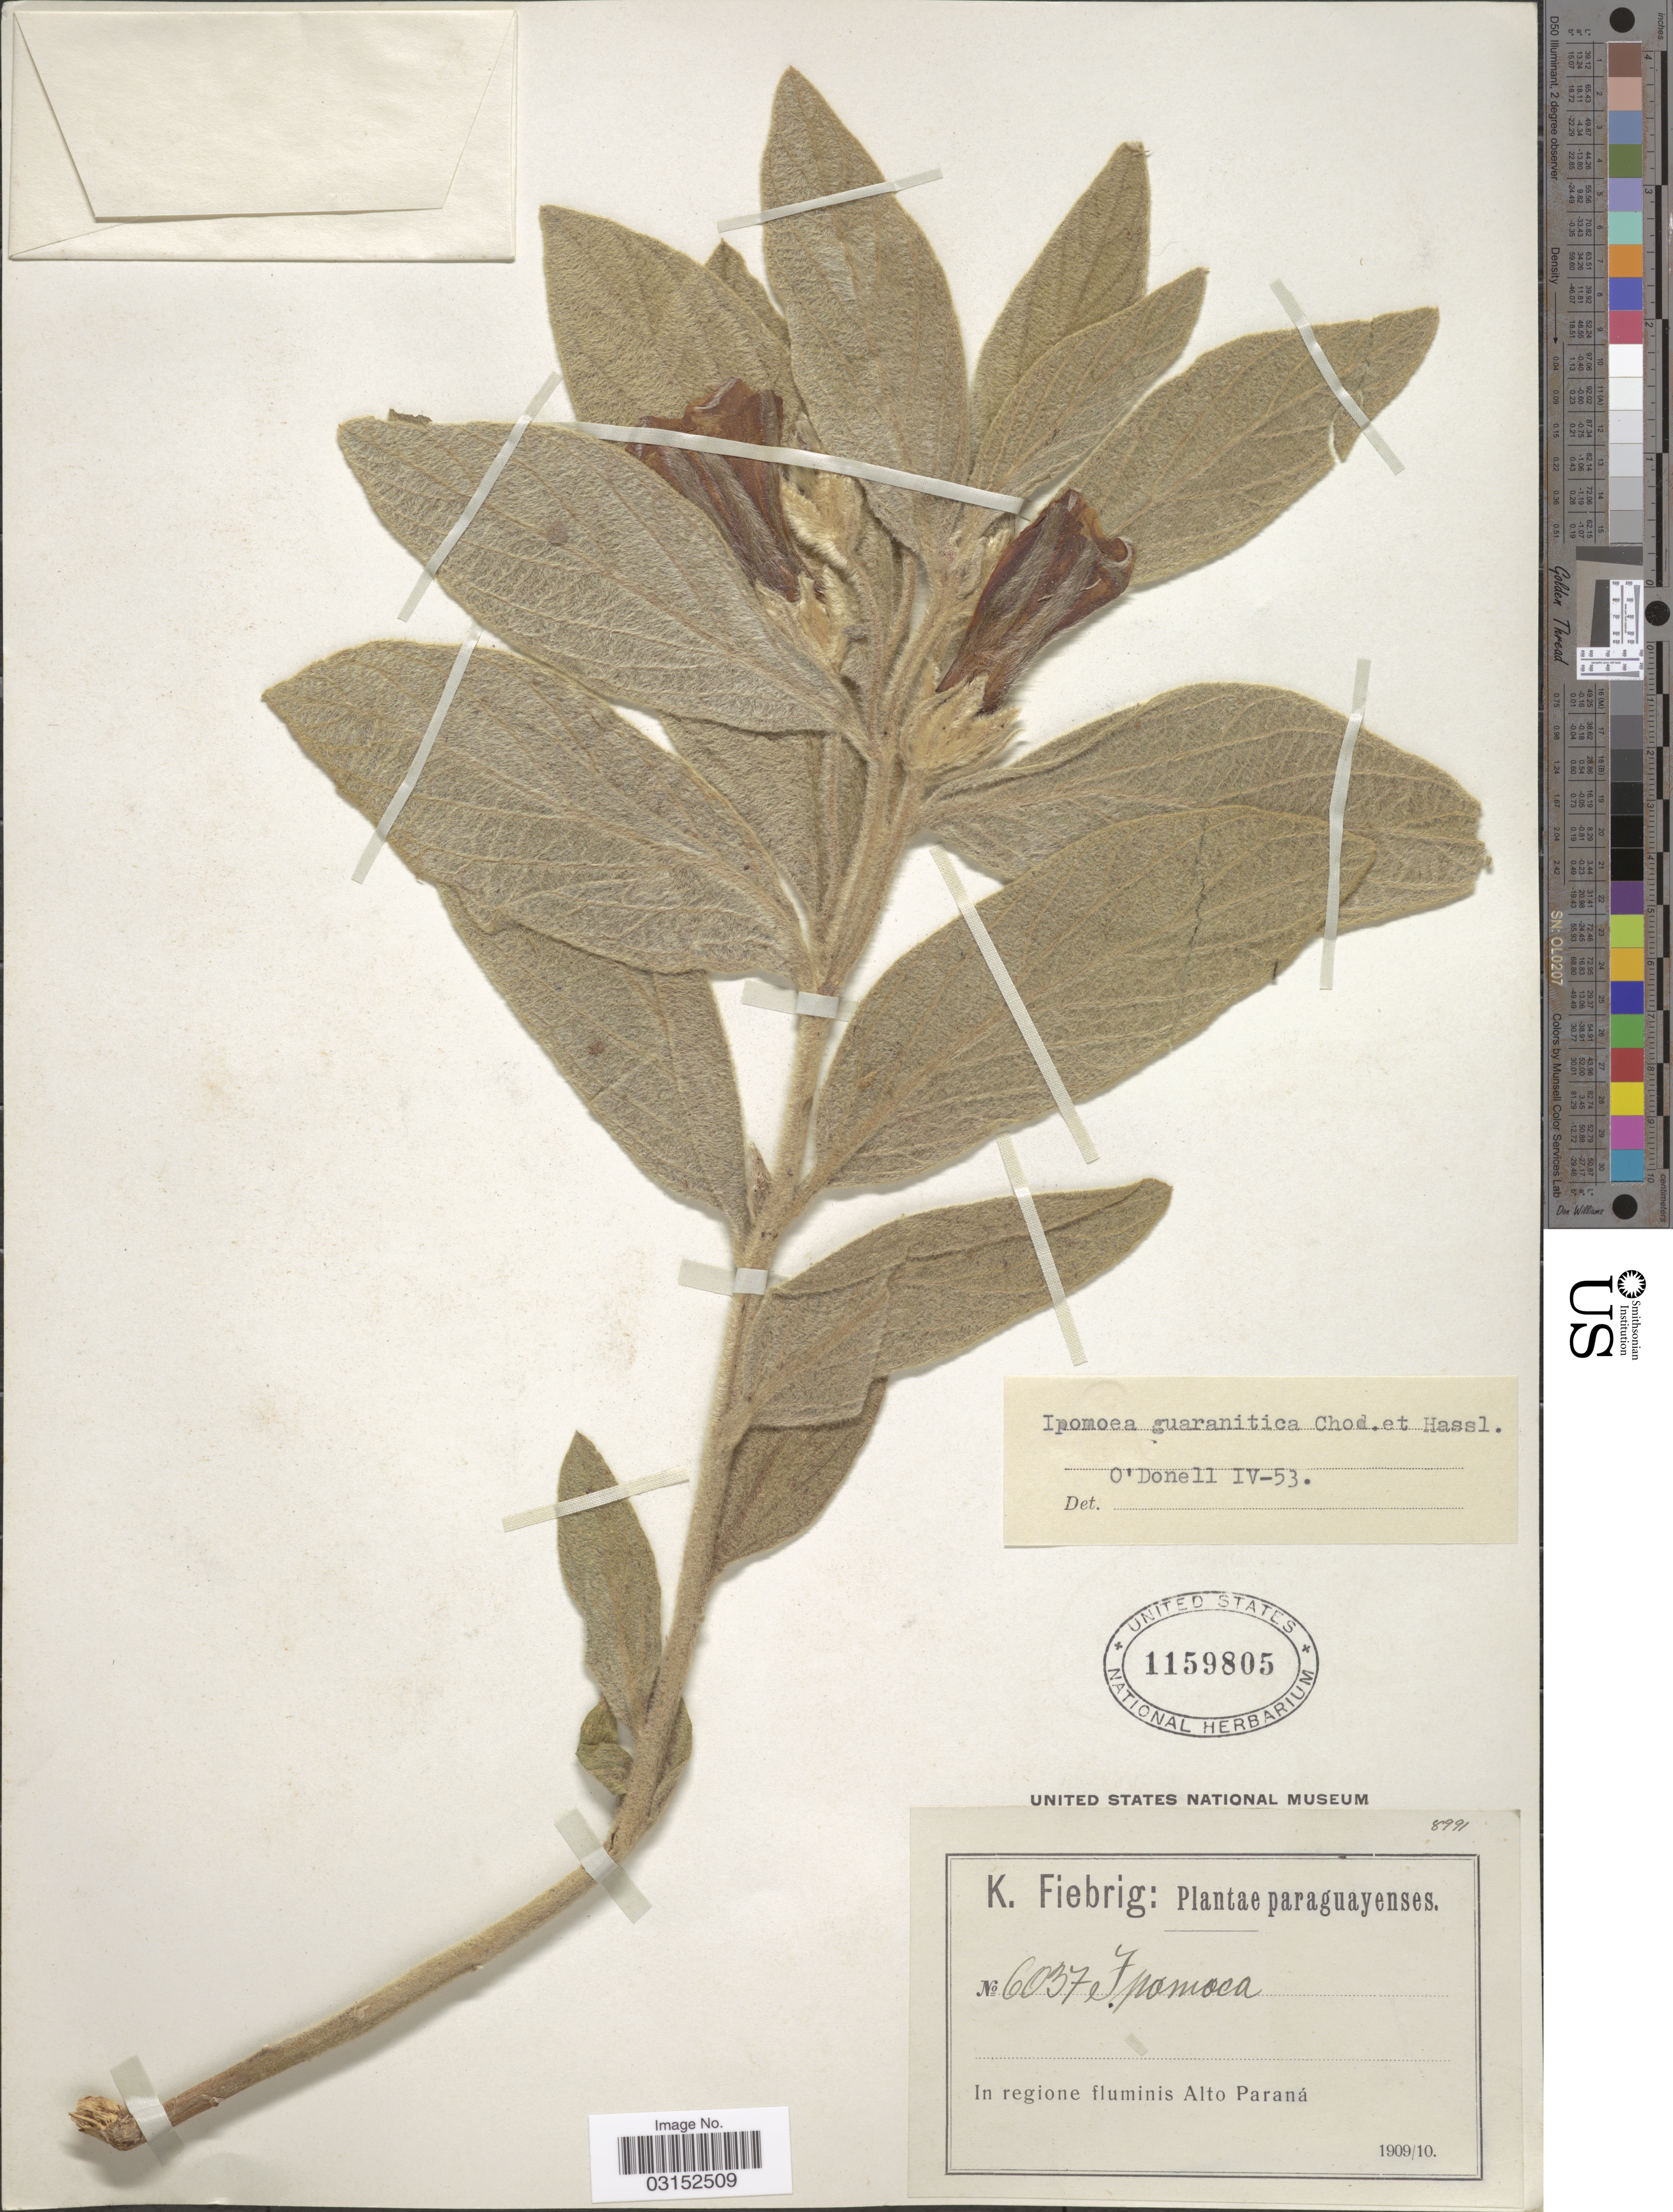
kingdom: Plantae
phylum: Tracheophyta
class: Magnoliopsida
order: Solanales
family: Convolvulaceae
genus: Ipomoea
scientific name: Ipomoea guaranitica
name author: Chodat & Hassl.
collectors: K. Fiebrig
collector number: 6037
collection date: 1909/1910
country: Paraguay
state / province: Alto Parana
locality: Paraguayenses, In regione fluminis Alto Paraná.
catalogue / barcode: US 1159805